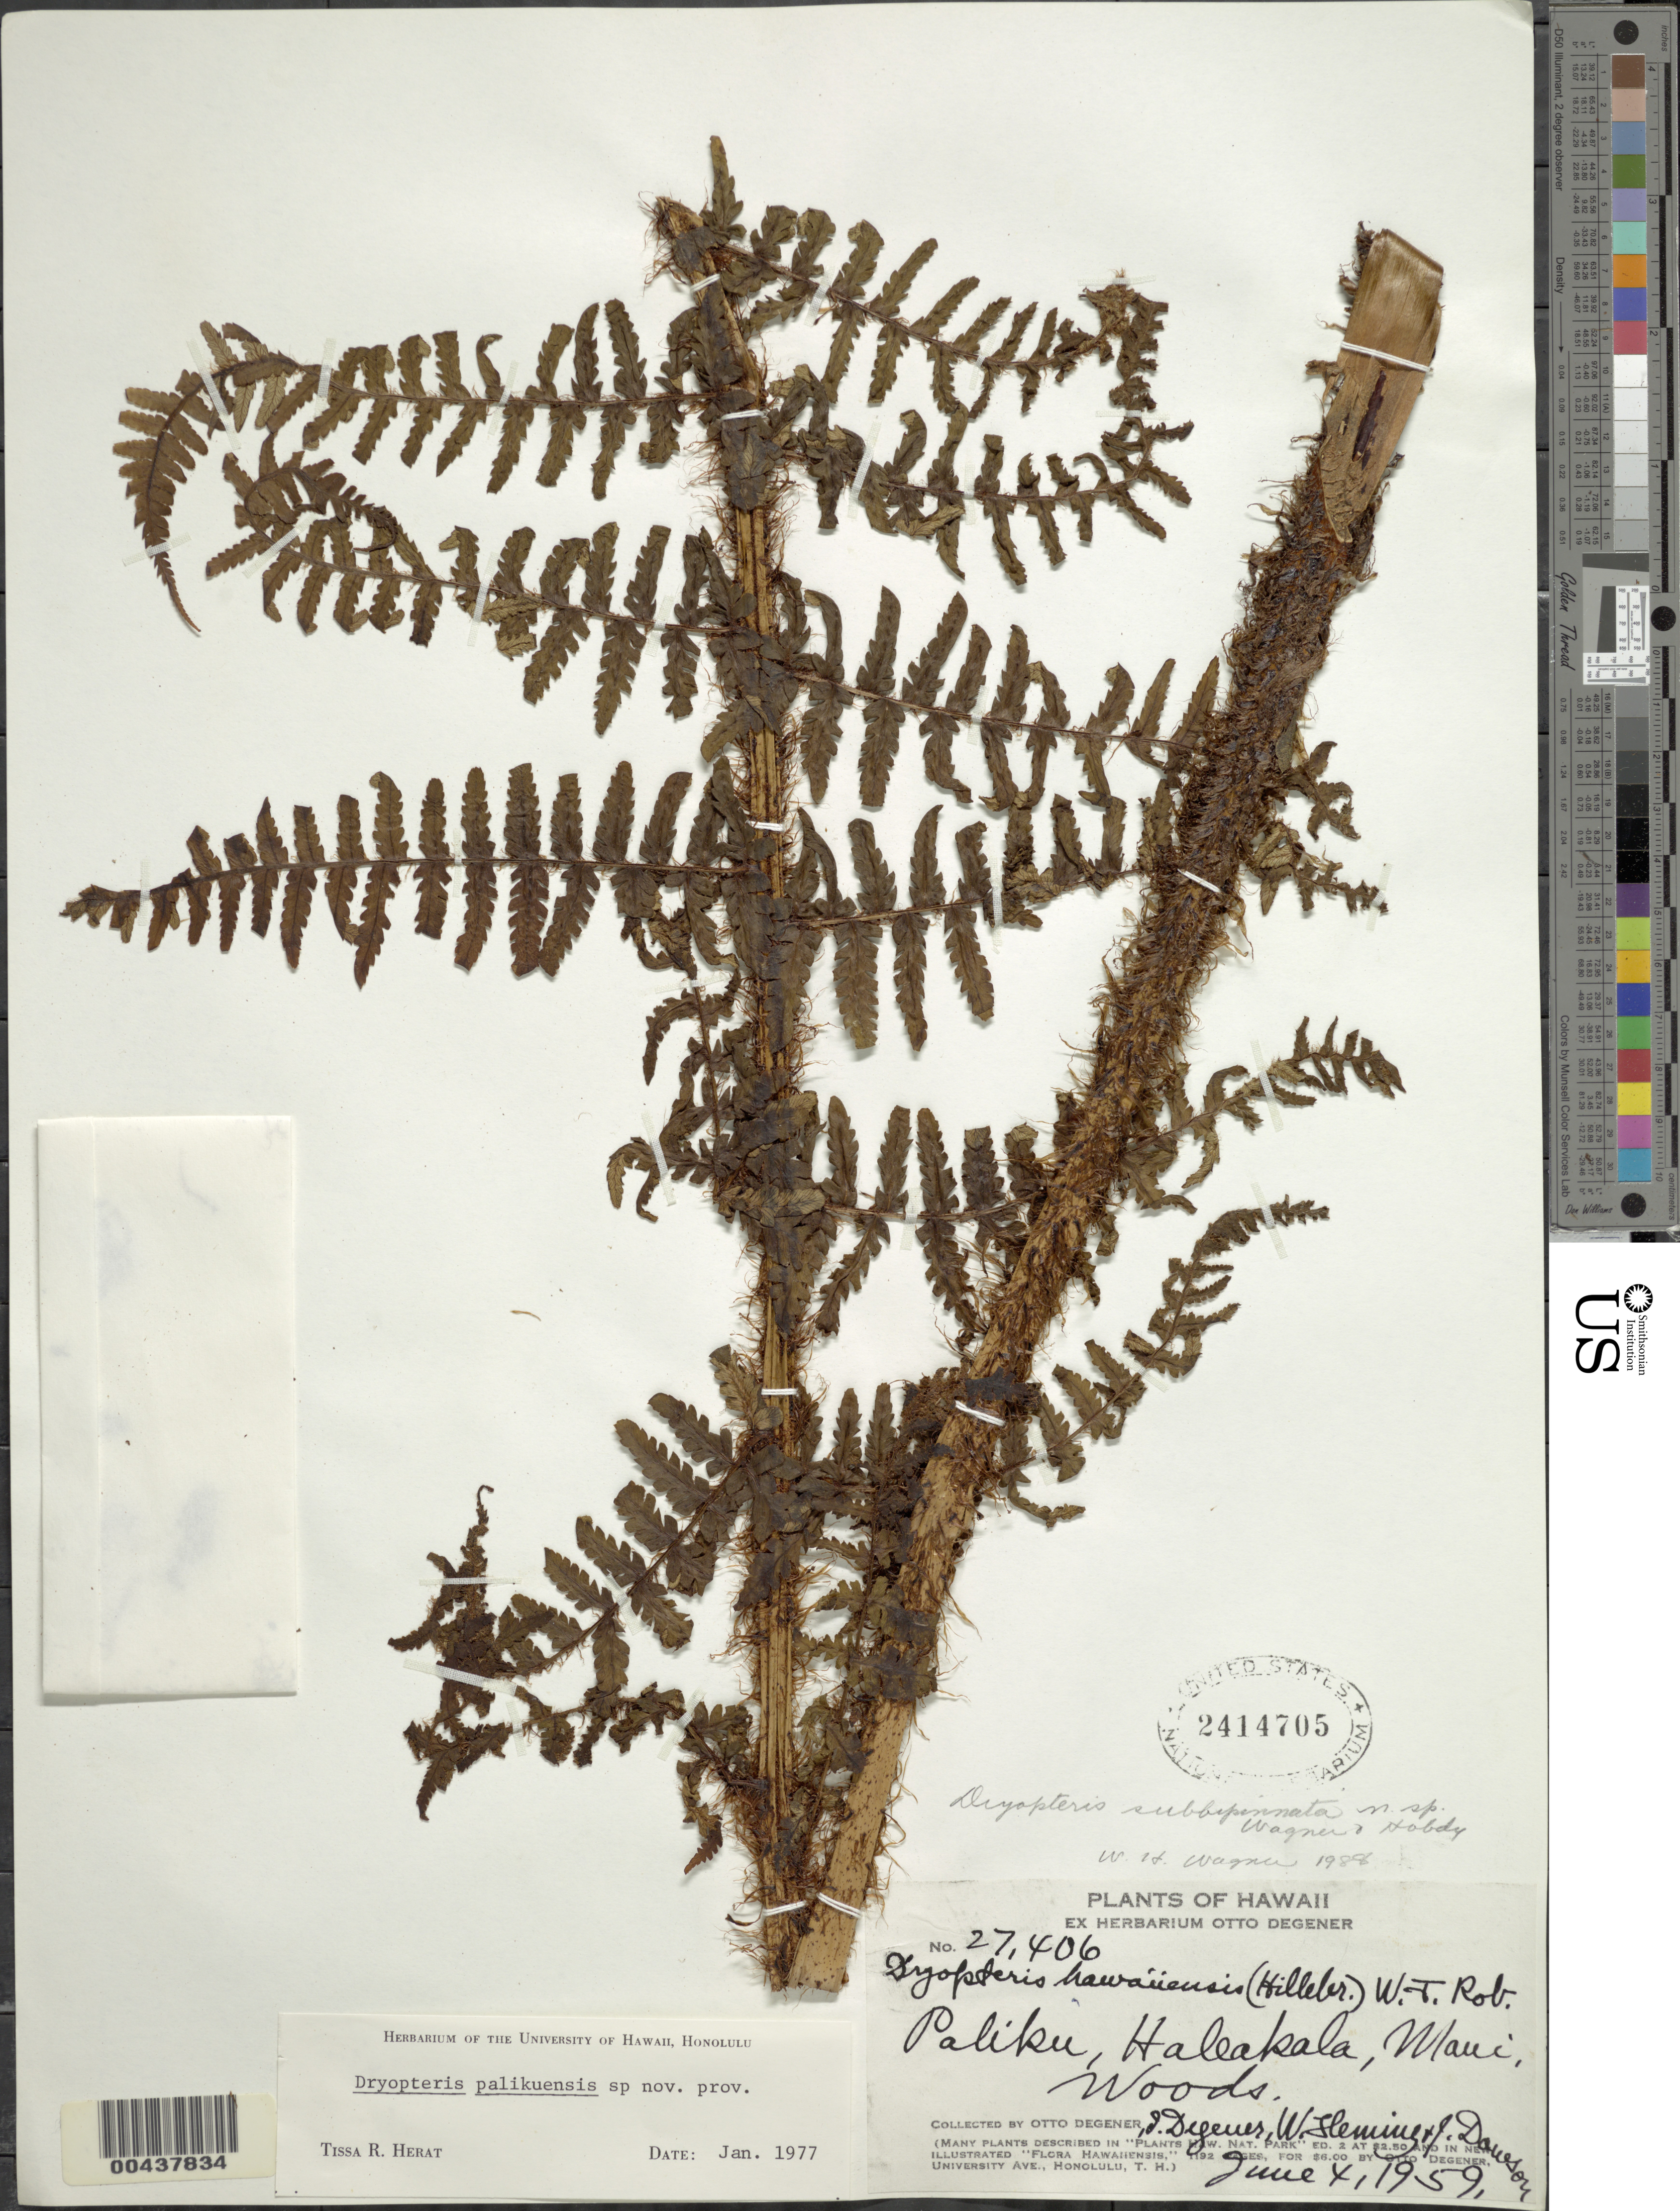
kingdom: Plantae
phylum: Tracheophyta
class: Polypodiopsida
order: Polypodiales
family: Dryopteridaceae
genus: Dryopteris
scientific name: Dryopteris subtripinnata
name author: (Miq.) Kuntze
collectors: O. Degener, I. Degener, W. Fleming & I. Dawson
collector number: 27406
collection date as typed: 4 Jun 1959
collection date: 1959-06-04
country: United States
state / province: Hawaii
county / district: Maui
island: Maui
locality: Paliku, Haleakala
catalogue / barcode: US 2414705